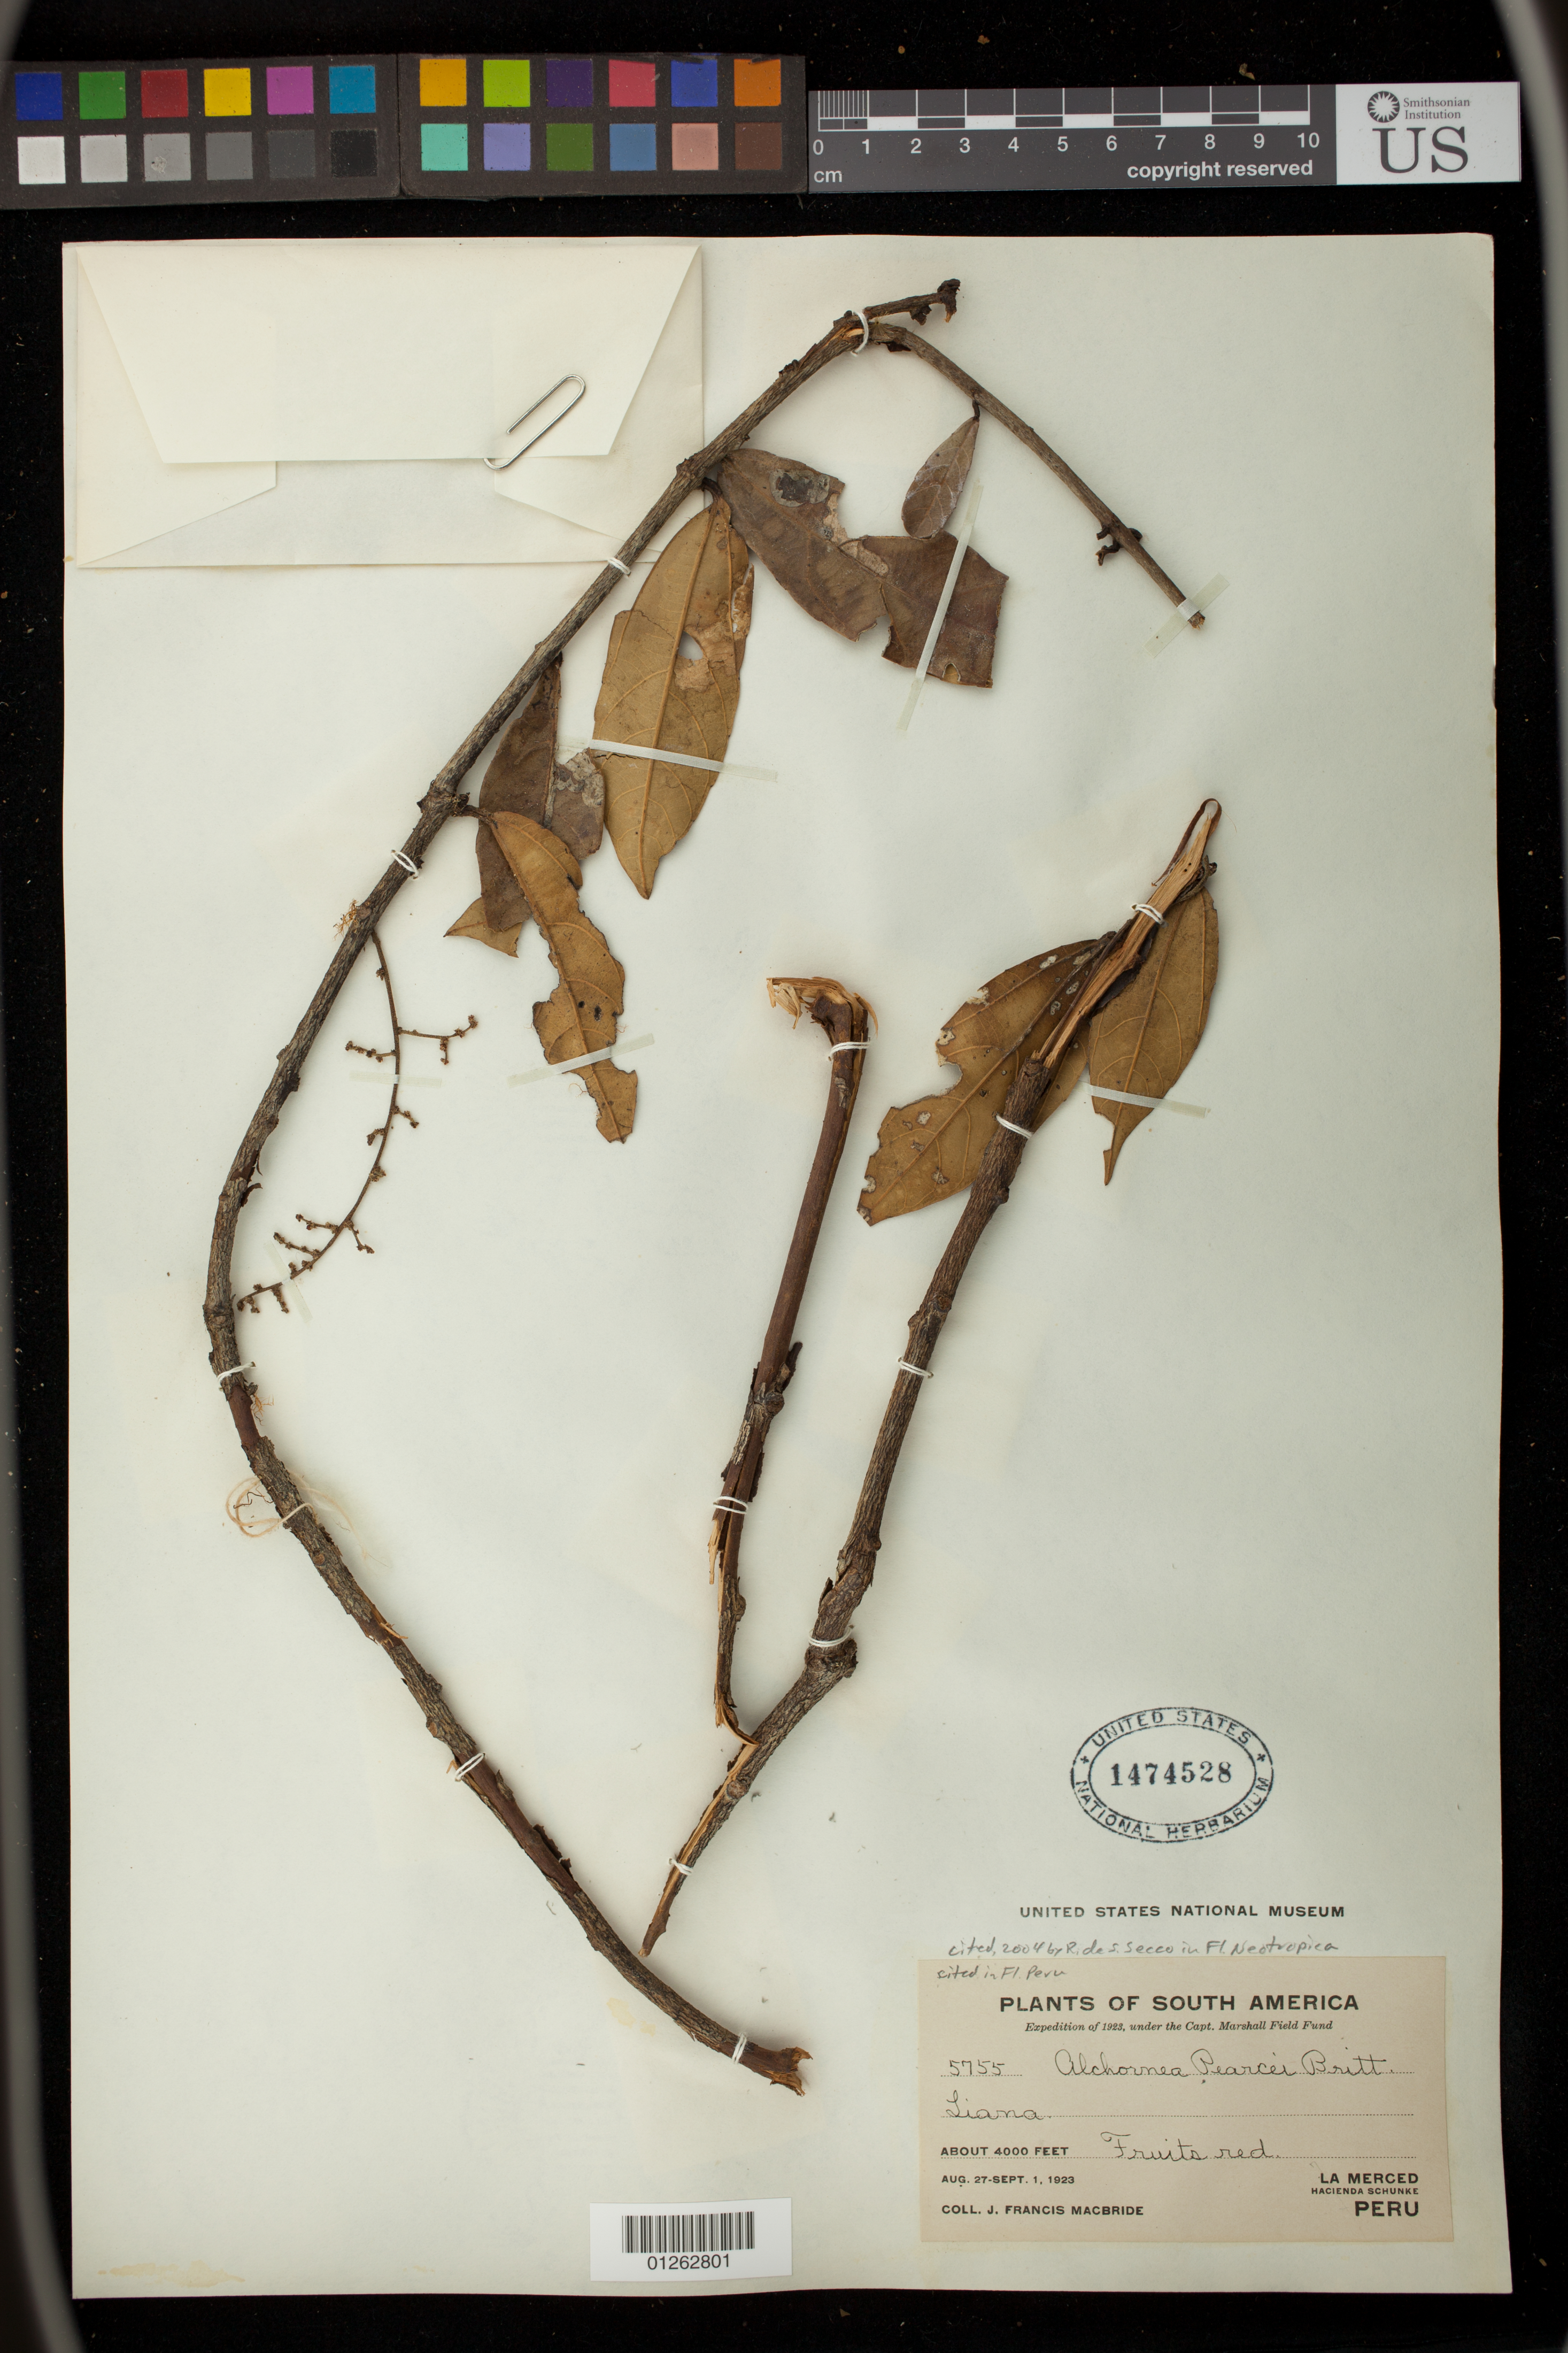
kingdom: Plantae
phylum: Tracheophyta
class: Magnoliopsida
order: Malpighiales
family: Euphorbiaceae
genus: Alchornea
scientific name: Alchornea hirtella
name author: Benth.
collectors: J. F. Macbride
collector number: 5755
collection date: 1923-08-27/1923-09-01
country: Peru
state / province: Ayacucho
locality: Liana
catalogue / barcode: US 1474528